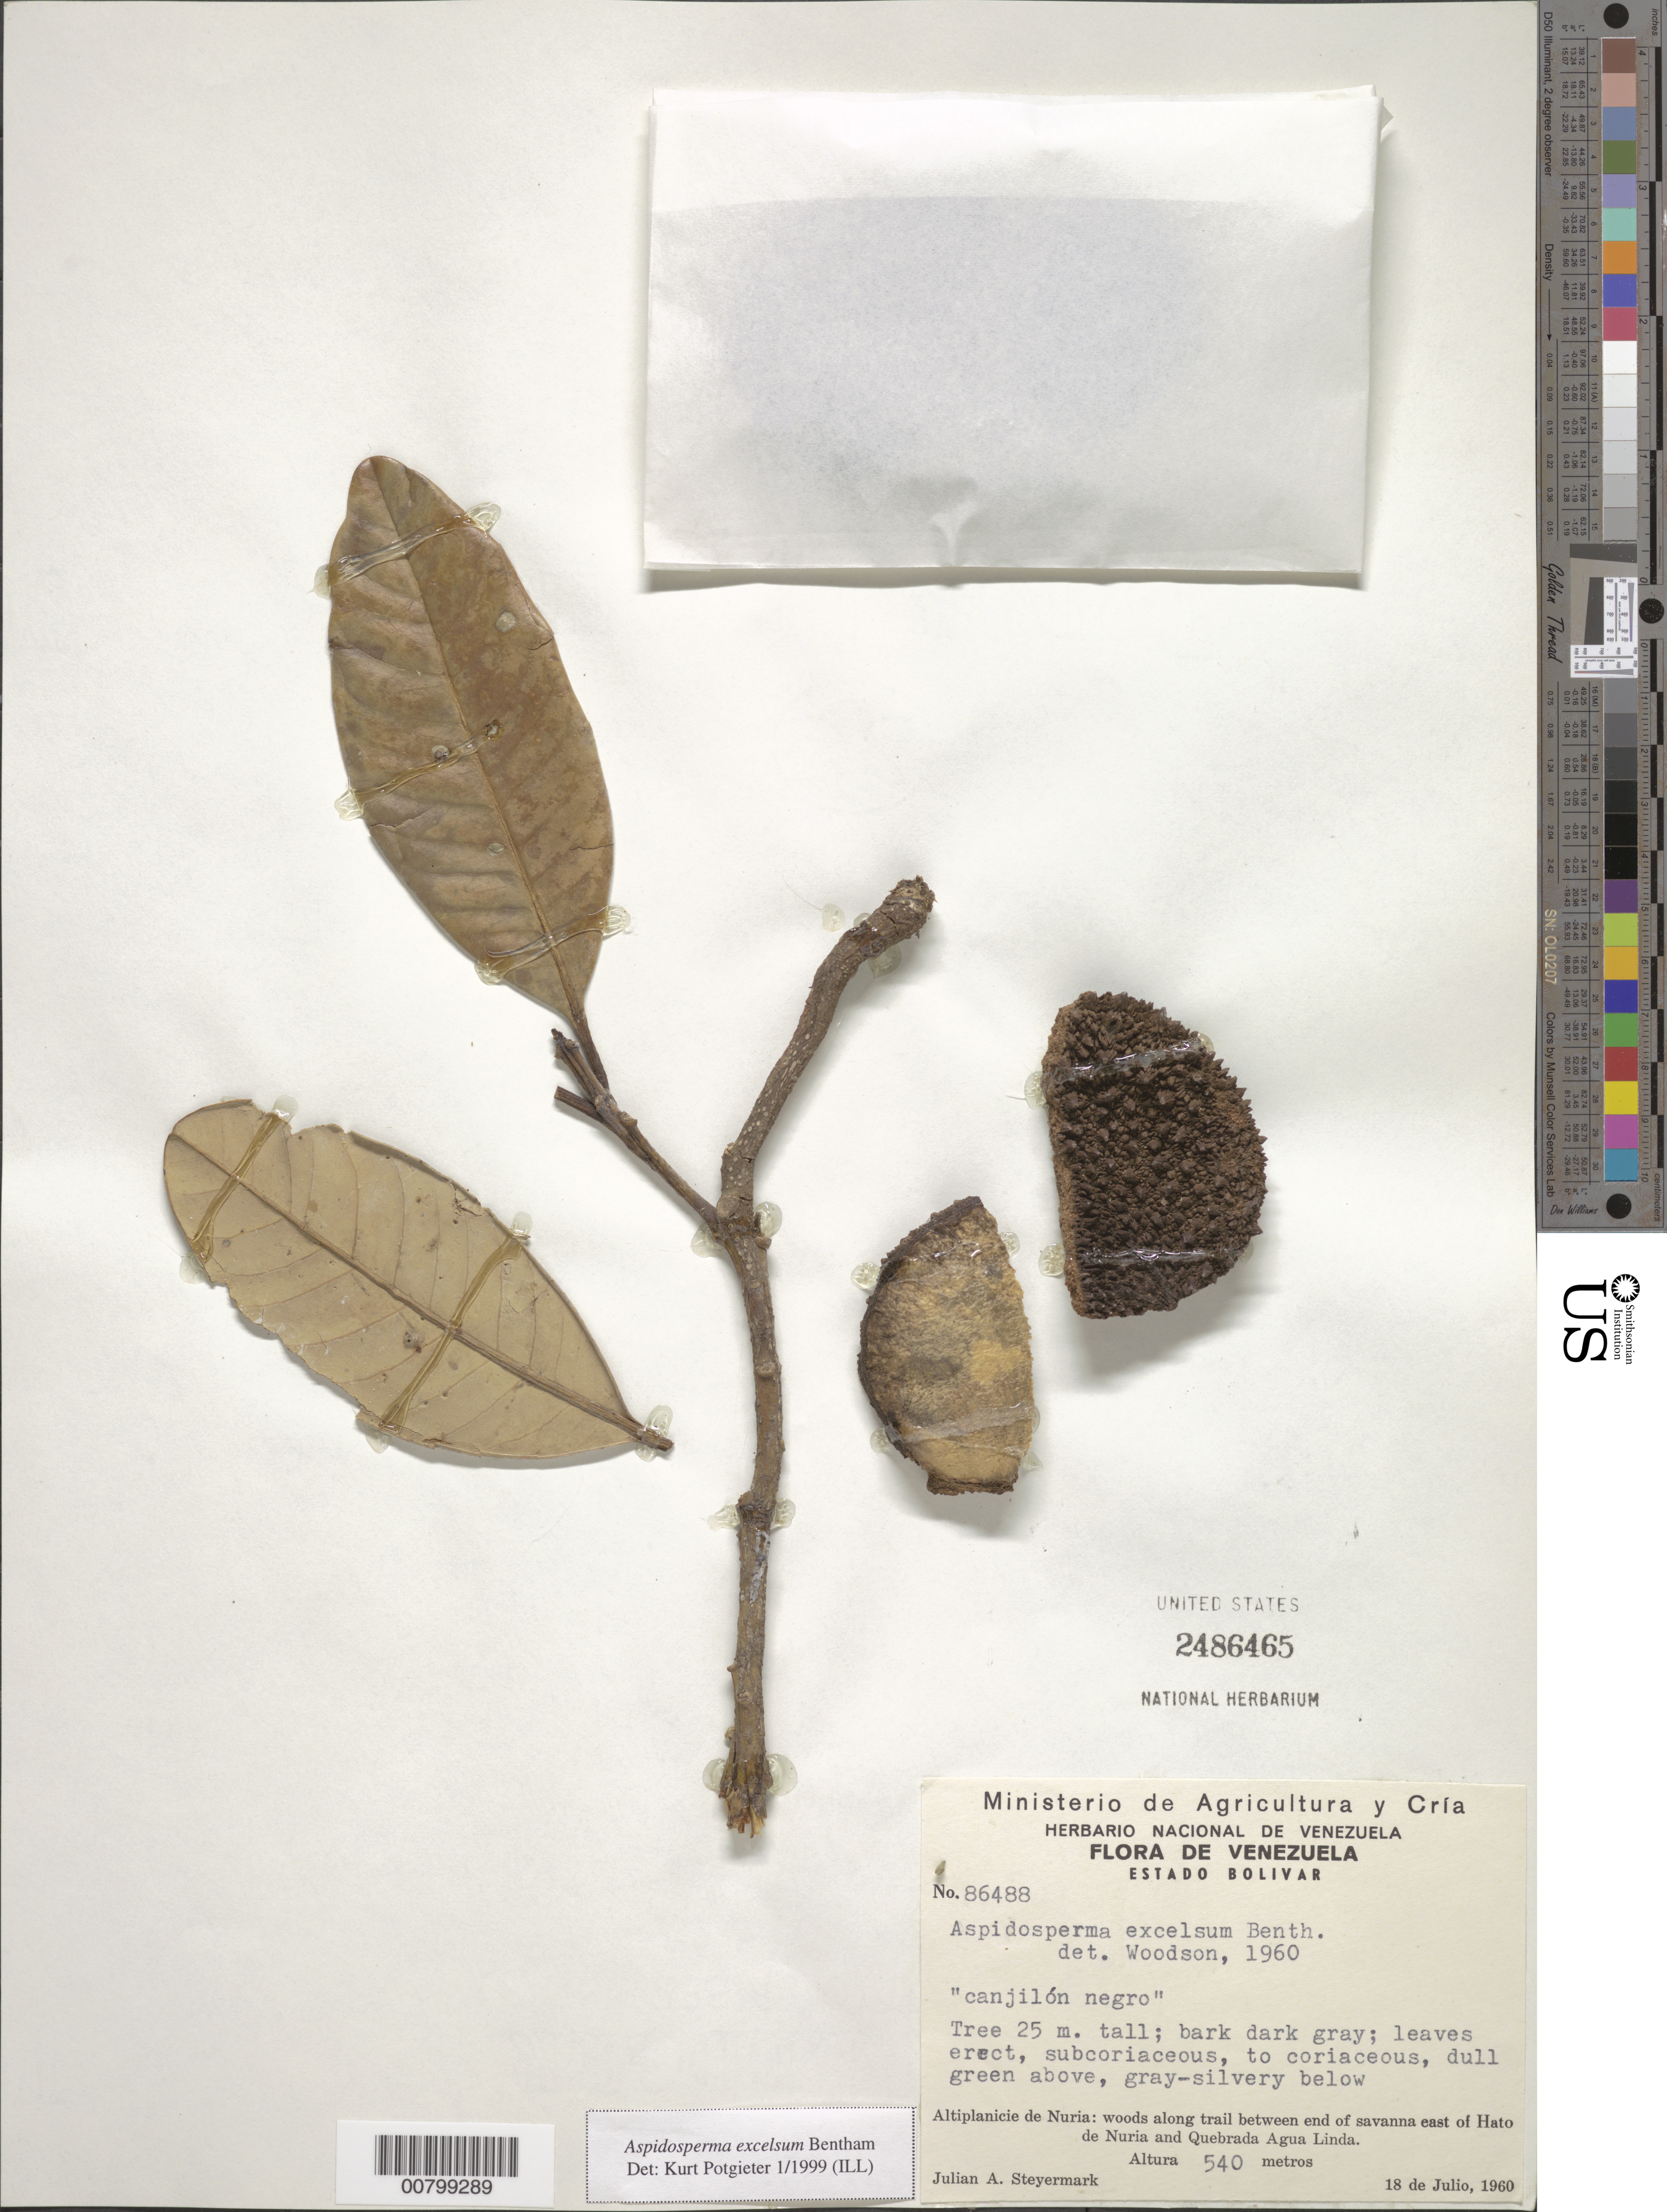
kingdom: Plantae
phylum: Tracheophyta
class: Magnoliopsida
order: Gentianales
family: Apocynaceae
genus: Aspidosperma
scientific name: Aspidosperma excelsum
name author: Benth.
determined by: Potgieter, K.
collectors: J. Steyermark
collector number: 86488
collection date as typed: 18-Jul-60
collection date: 1960-07-18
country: Venezuela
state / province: Bolívar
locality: Altiplanicie de Nuria, E of Hato de Nuria and quebrada Agua Linda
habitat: Woods trail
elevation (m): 540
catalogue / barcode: US 2486465